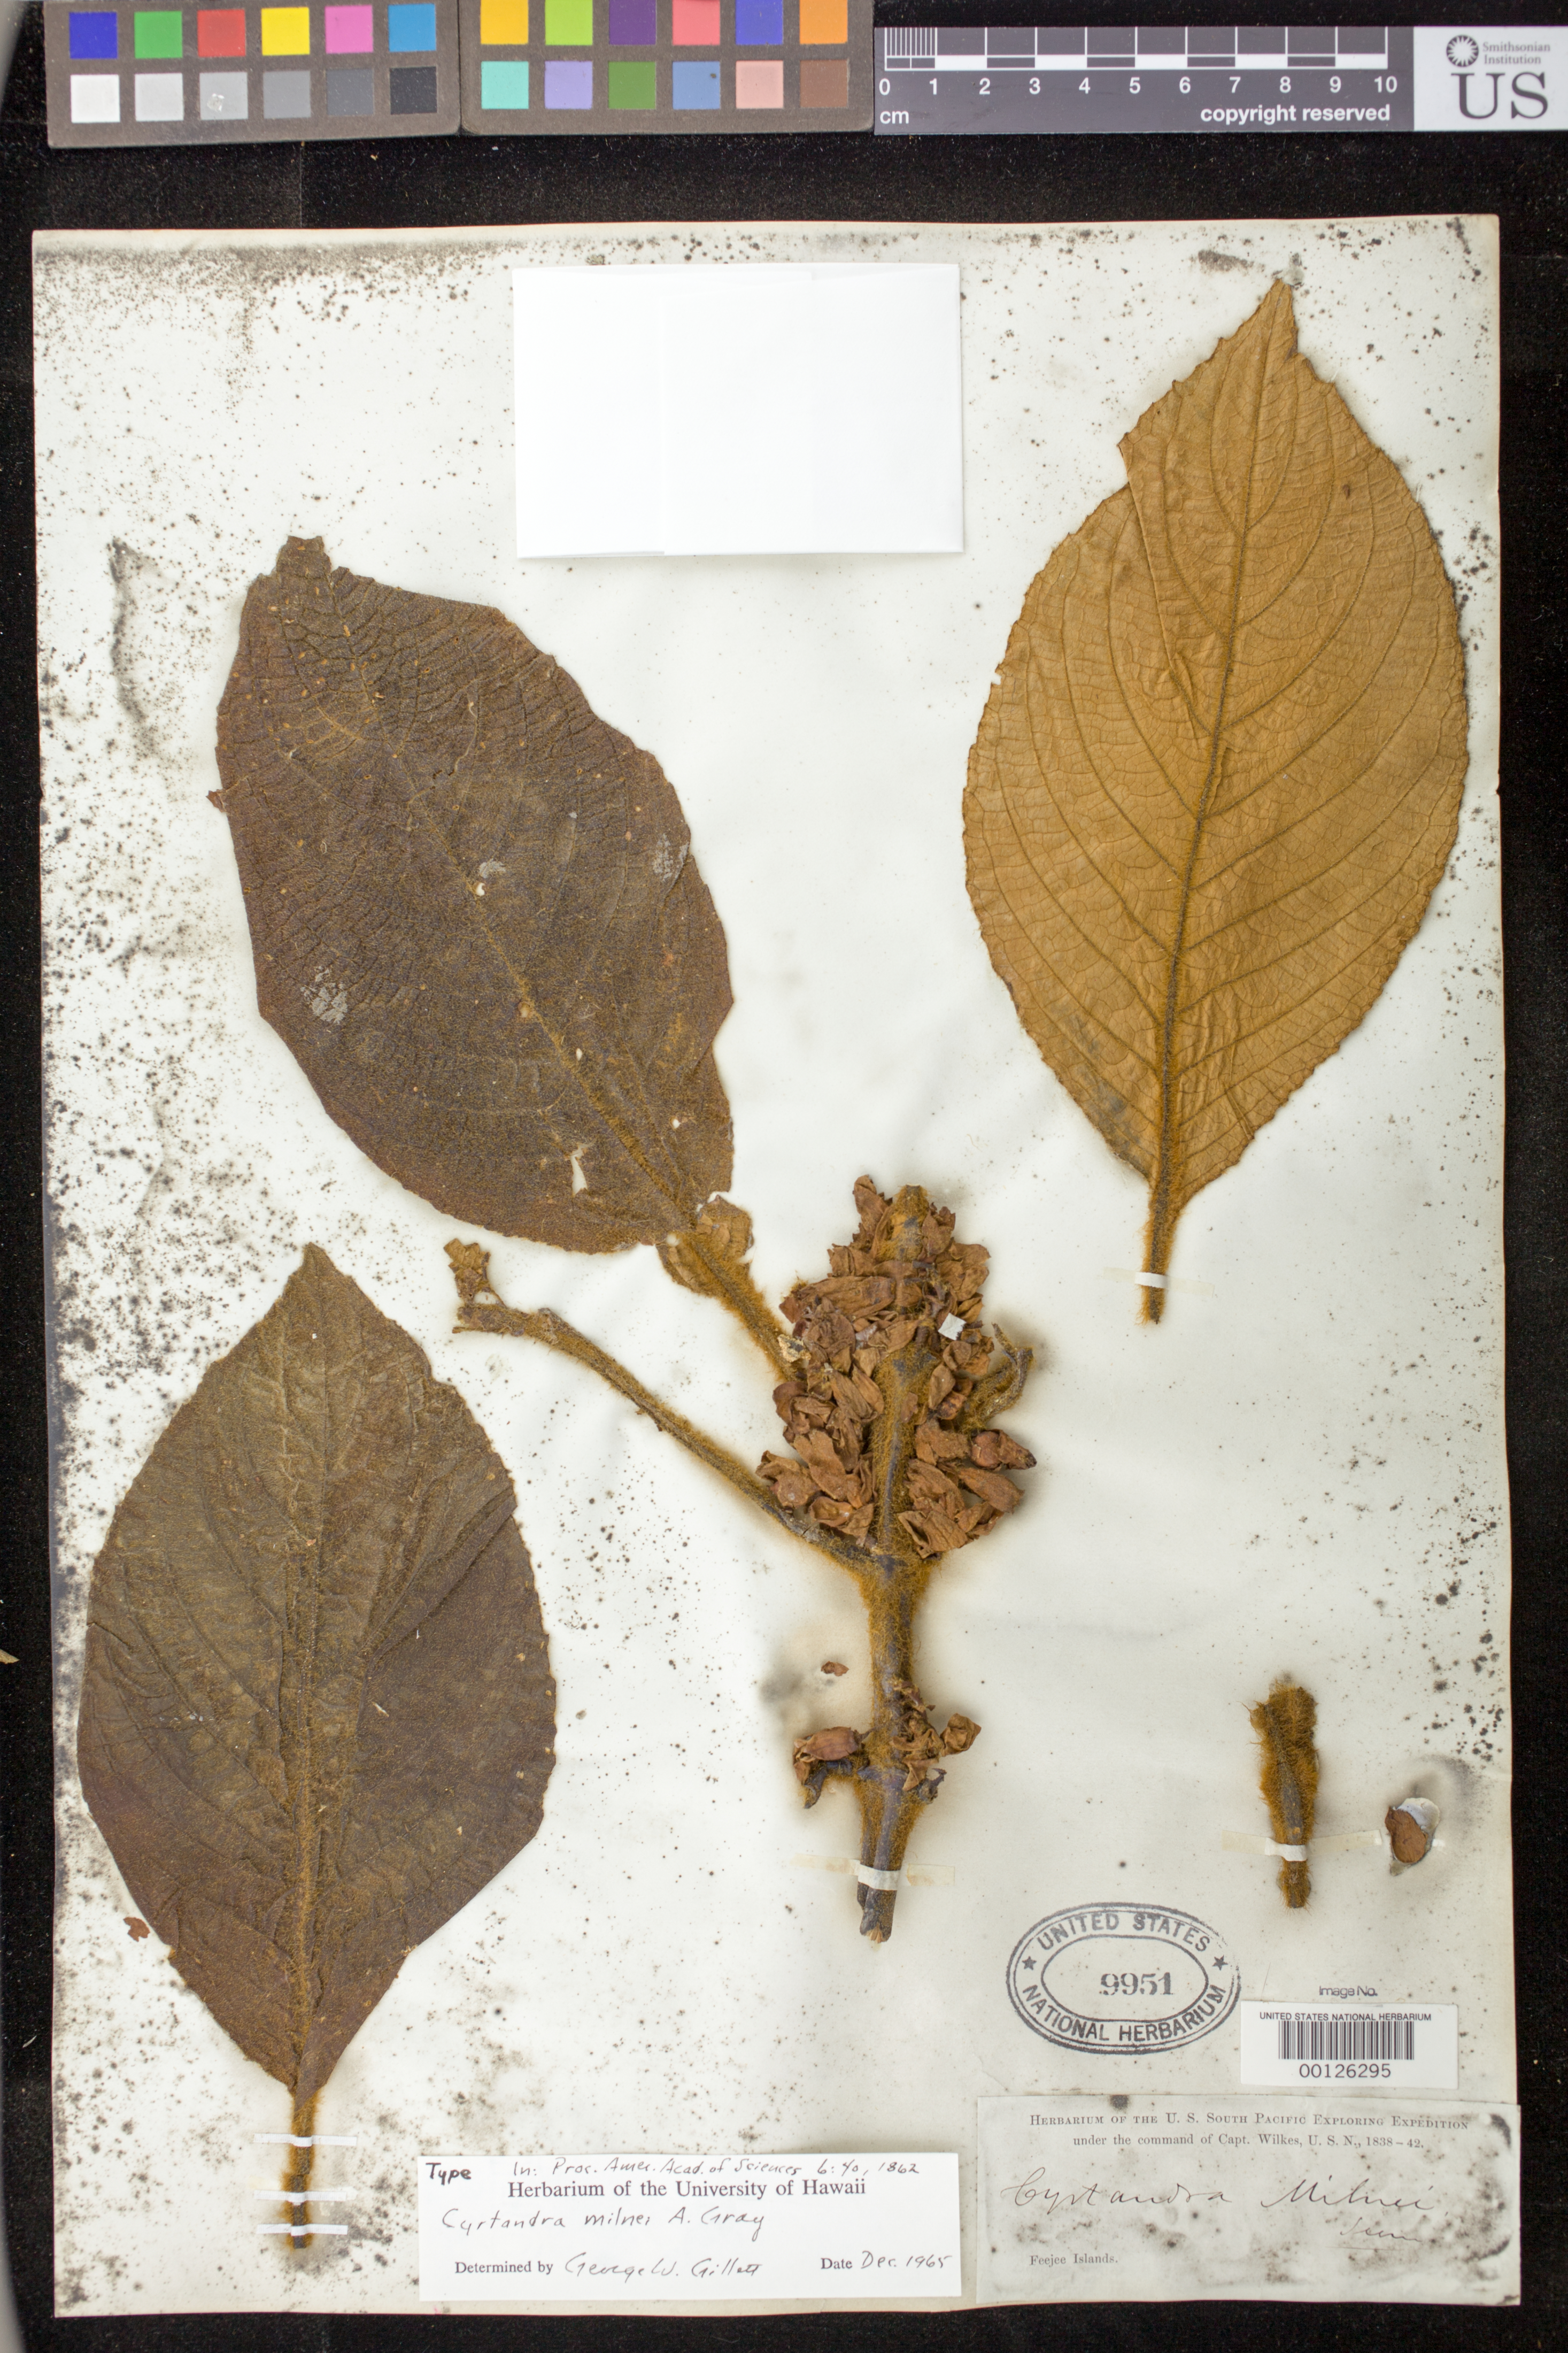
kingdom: Plantae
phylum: Tracheophyta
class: Magnoliopsida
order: Lamiales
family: Gesneriaceae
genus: Cyrtandra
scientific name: Cyrtandra milnei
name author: Seem. ex A. Gray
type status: Holotype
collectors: Wilkes Explor. Exped.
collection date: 1838/1842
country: Fiji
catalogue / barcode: US 9951